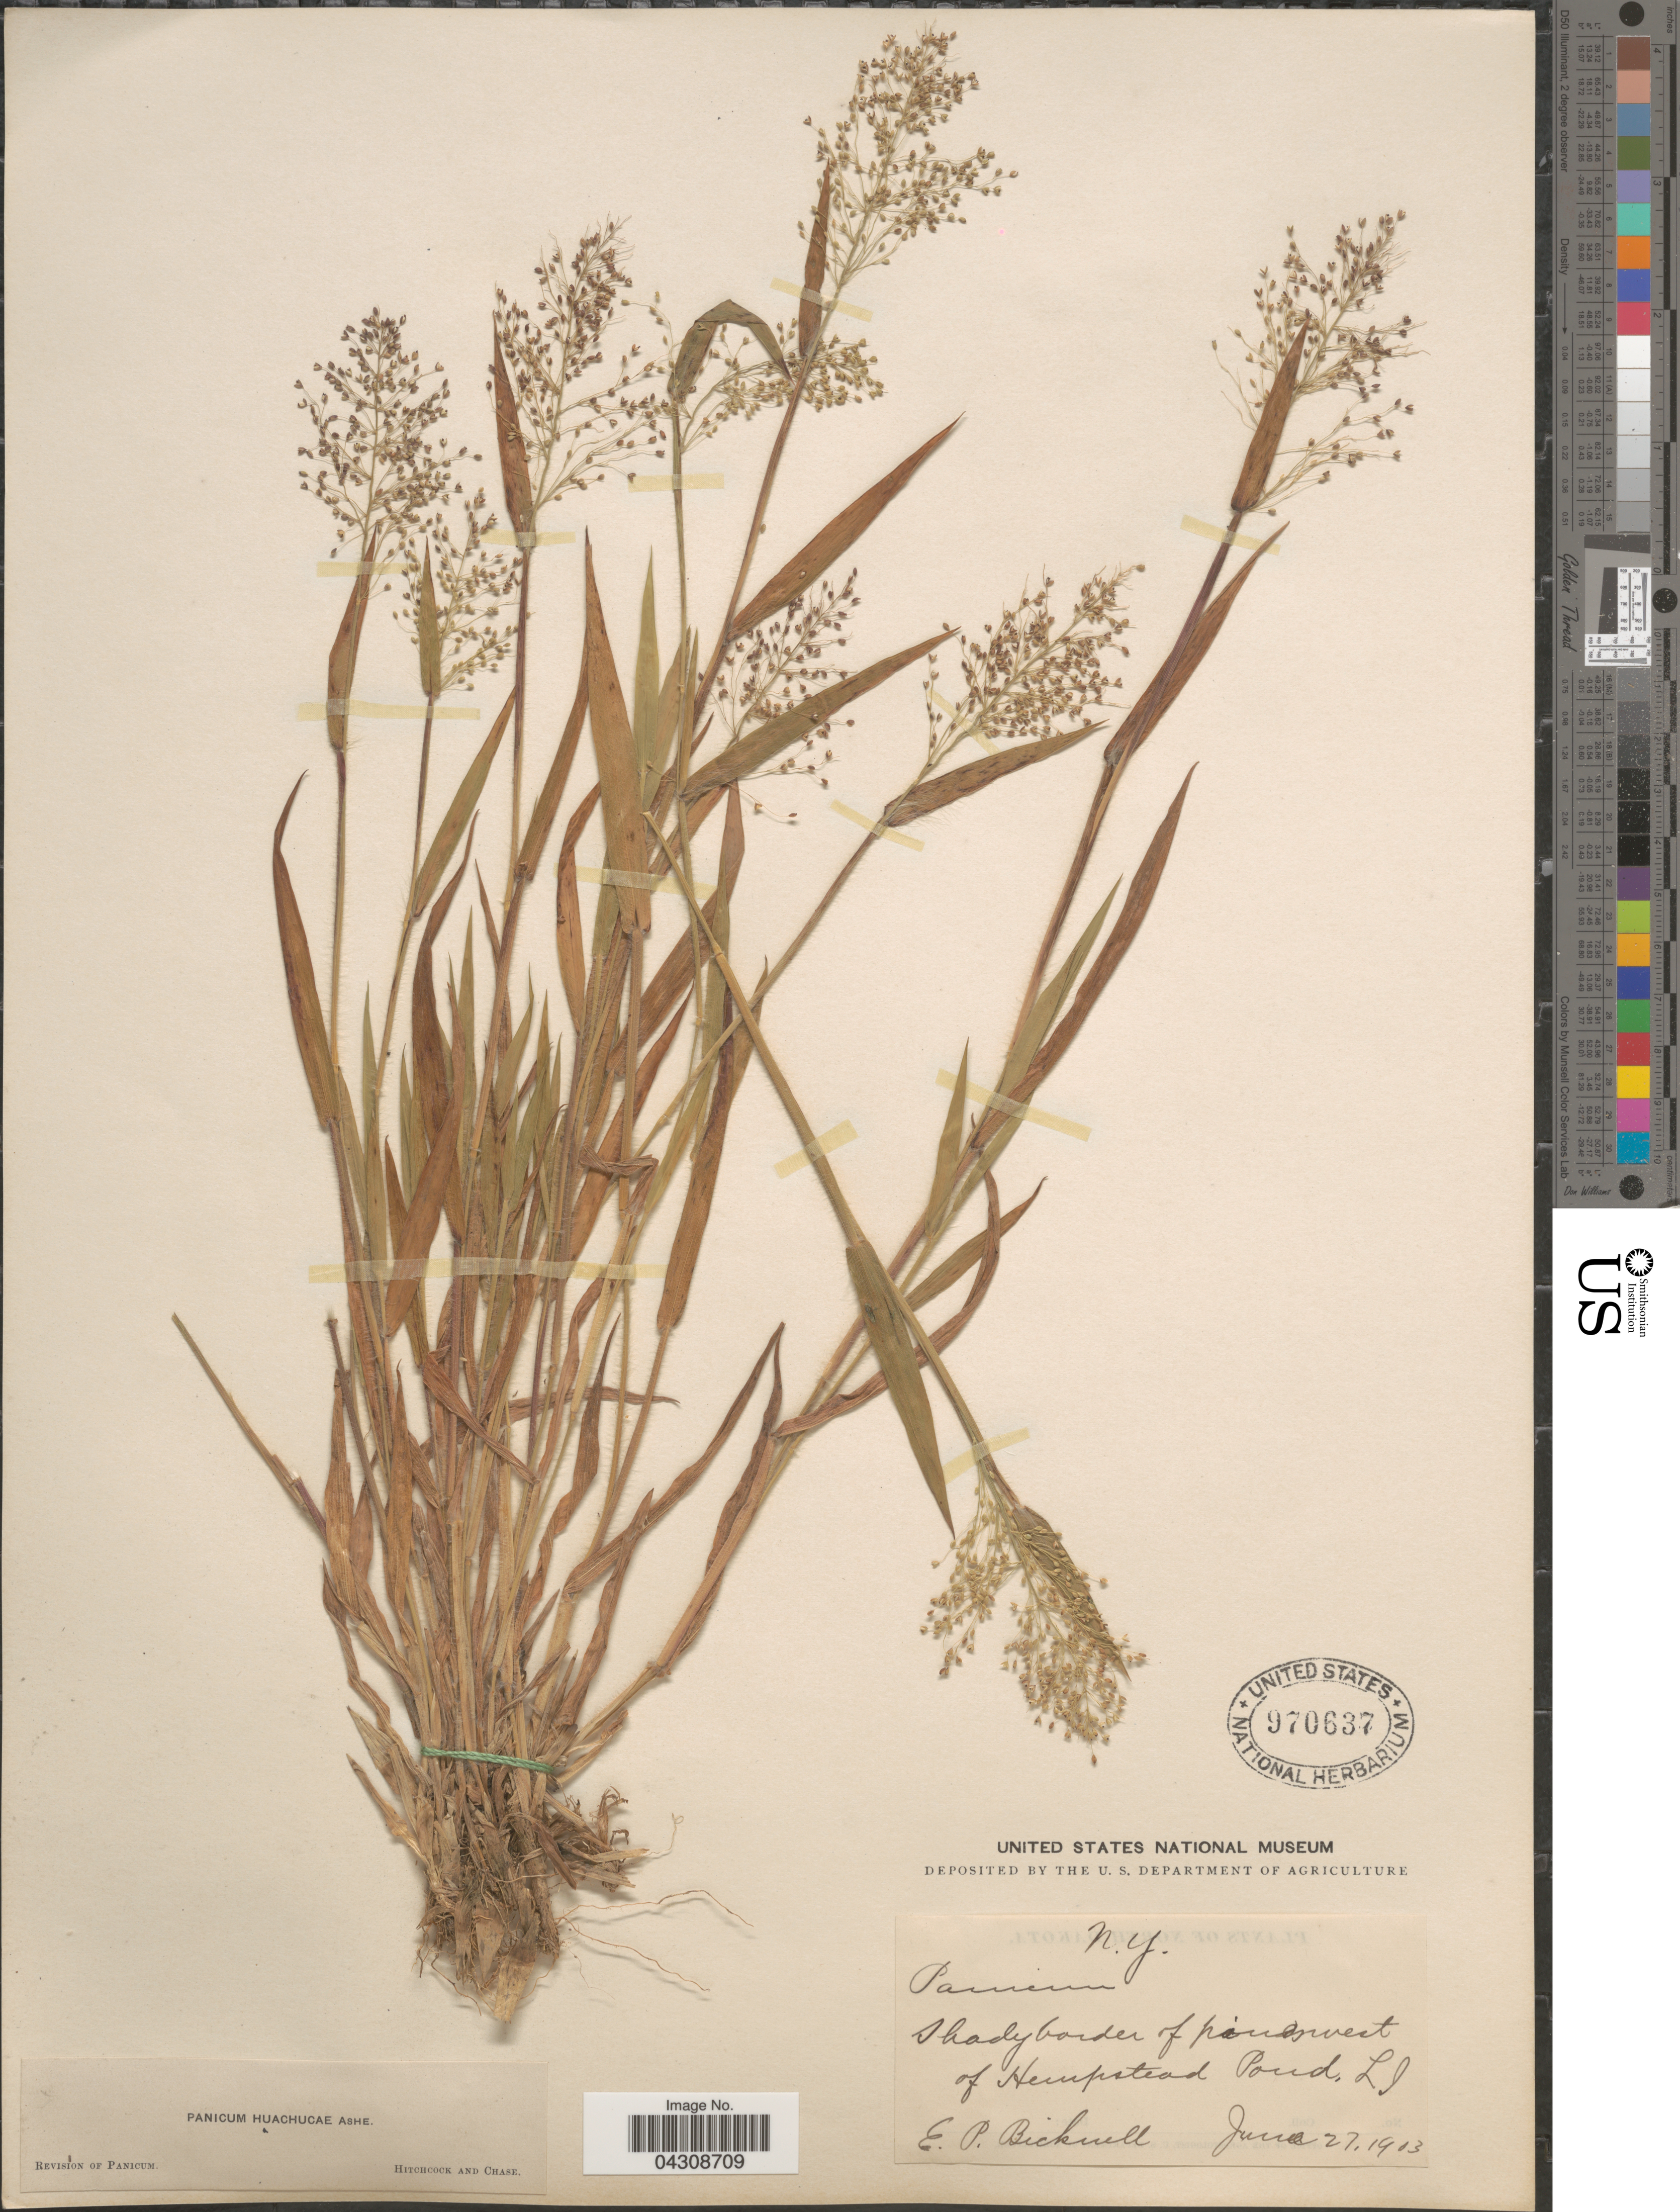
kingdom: Plantae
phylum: Tracheophyta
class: Liliopsida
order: Poales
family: Poaceae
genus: Dichanthelium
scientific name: Dichanthelium acuminatum var. acuminatum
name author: (Sw.) Gould & C.A. Clark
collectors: E. P. Bicknell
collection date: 1903-06-27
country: United States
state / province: New York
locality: Shady border of pines west of Hempstead Pond, LI.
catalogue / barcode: US 970637